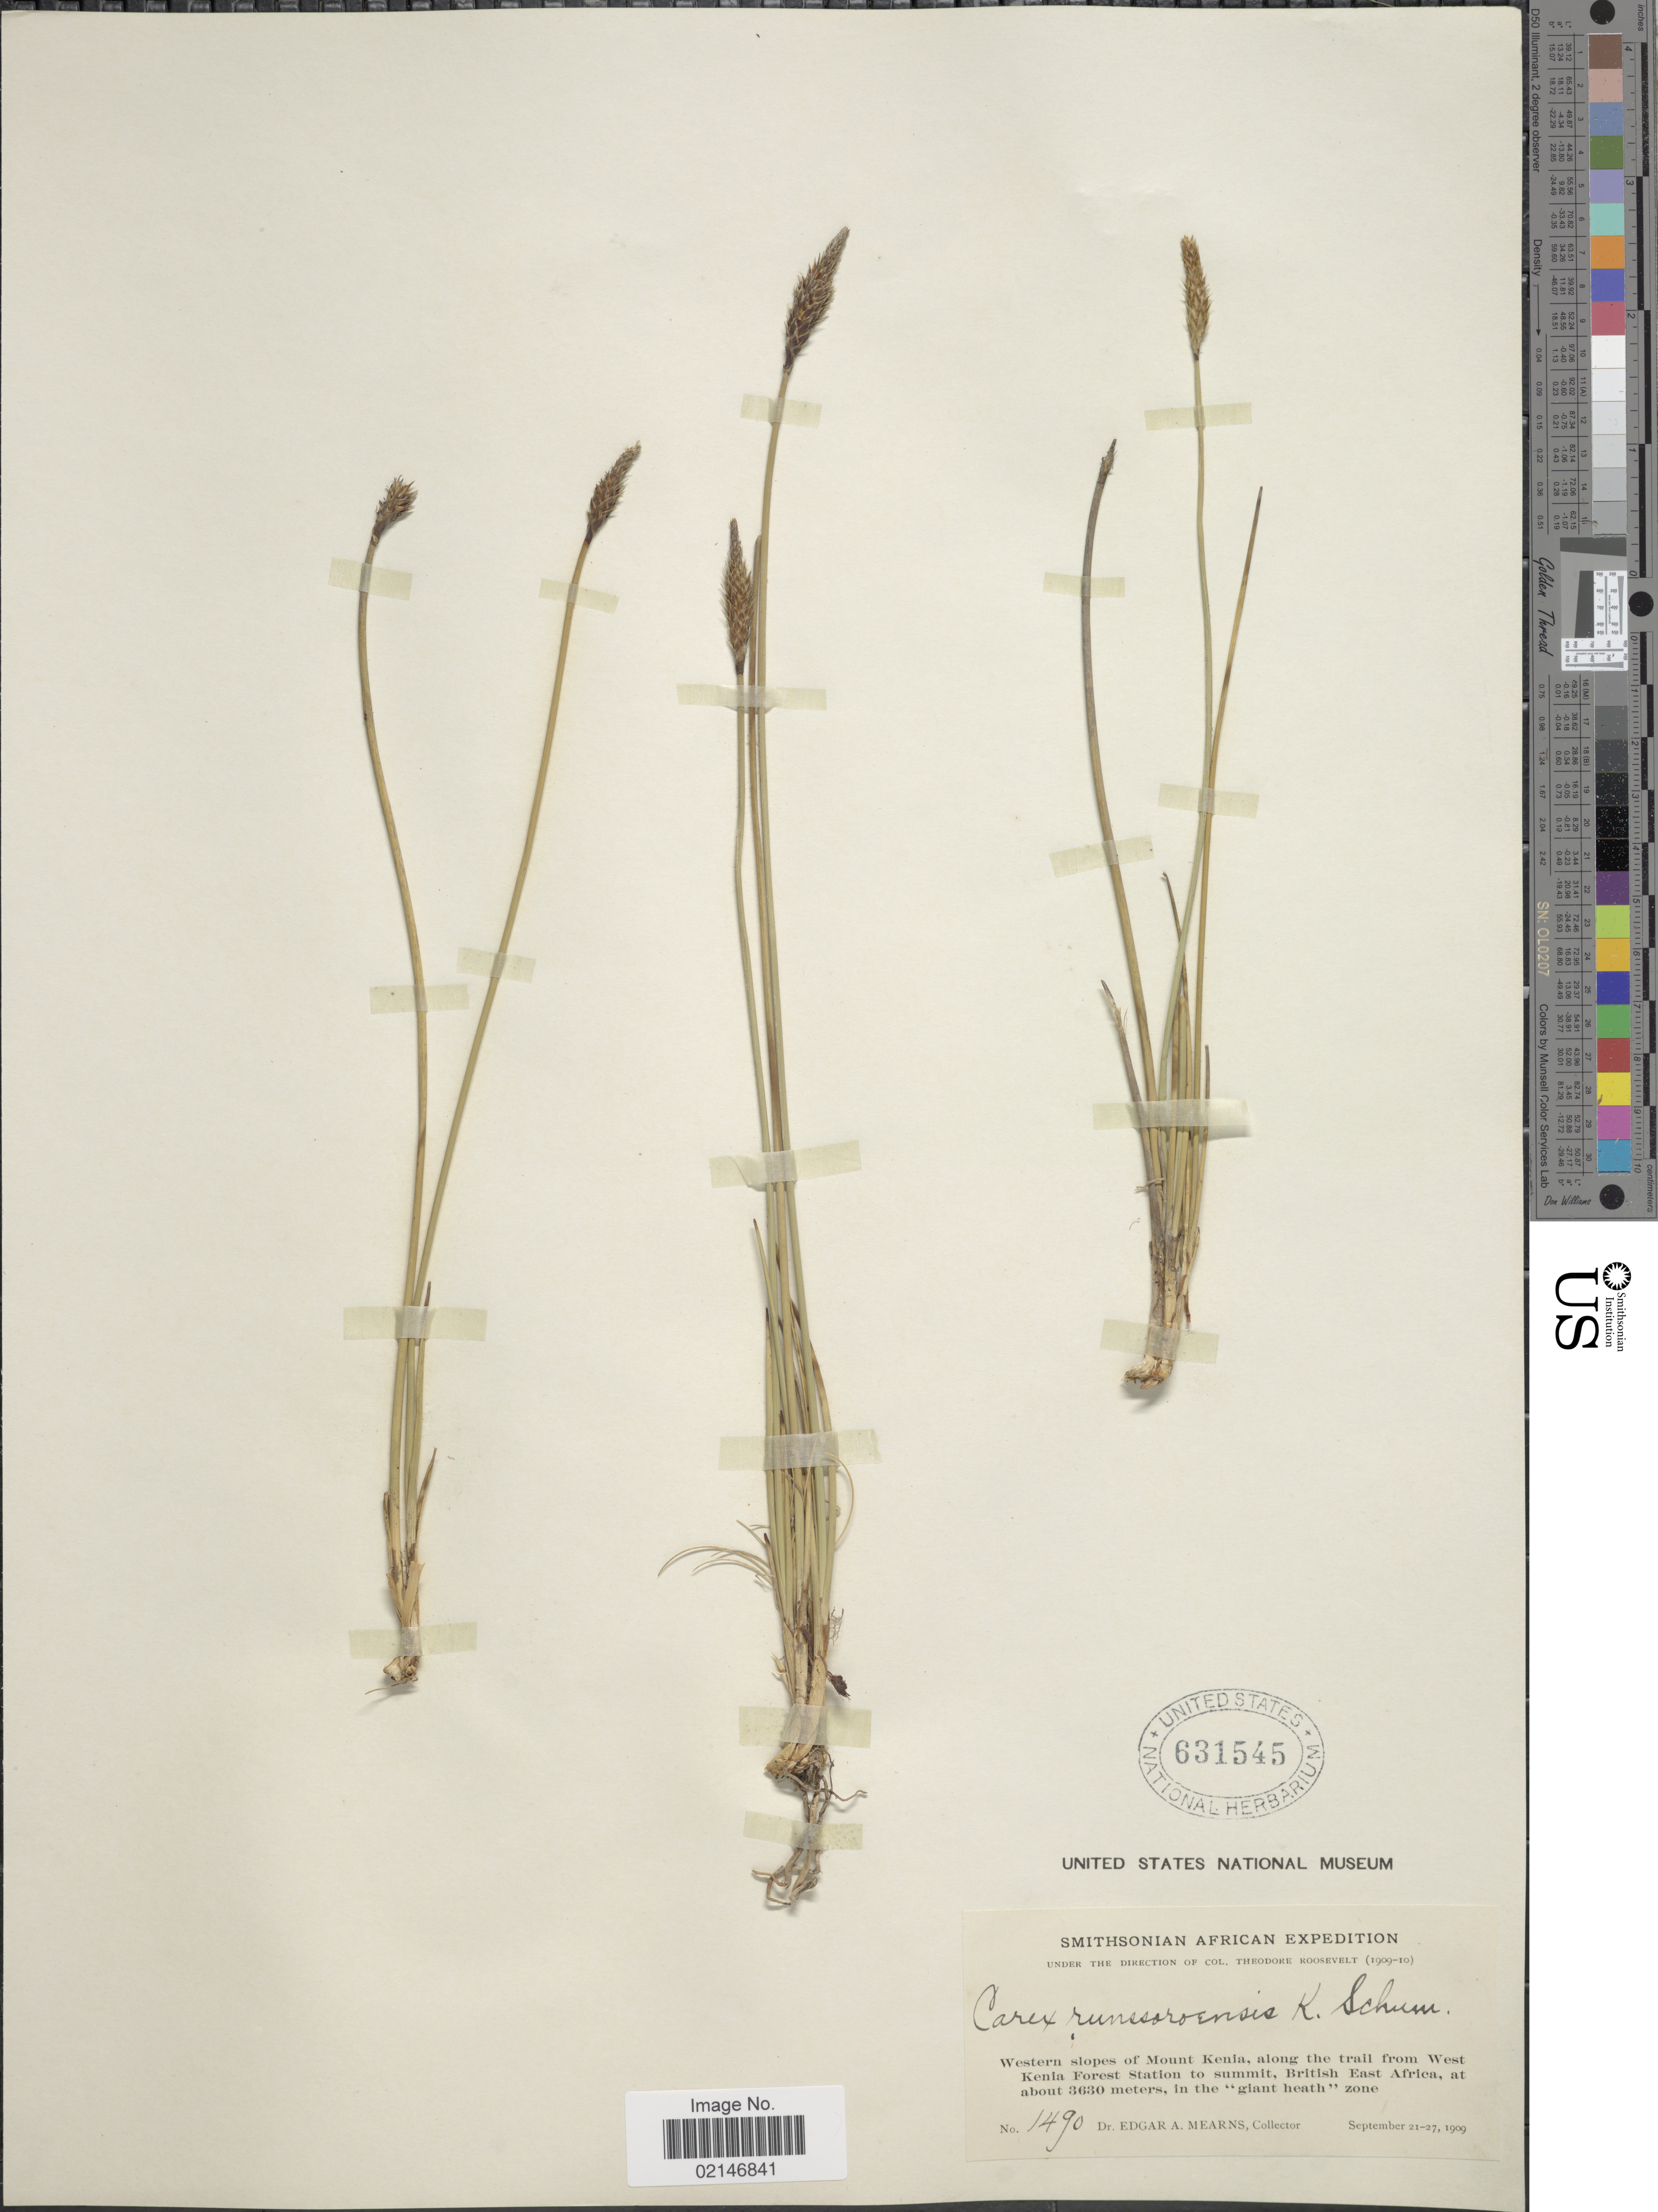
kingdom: Plantae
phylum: Tracheophyta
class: Liliopsida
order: Poales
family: Cyperaceae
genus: Carex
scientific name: Carex runssoroensis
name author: K. Schum.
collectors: E. A. Mearns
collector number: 1490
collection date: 1909-09-21/1909-09-27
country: Kenya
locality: Western slopes of Mount Kenia, along the trail from West Kenia Forest Station to summit, British East Africa, in the "giant heath" zone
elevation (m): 3630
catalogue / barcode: US 631545